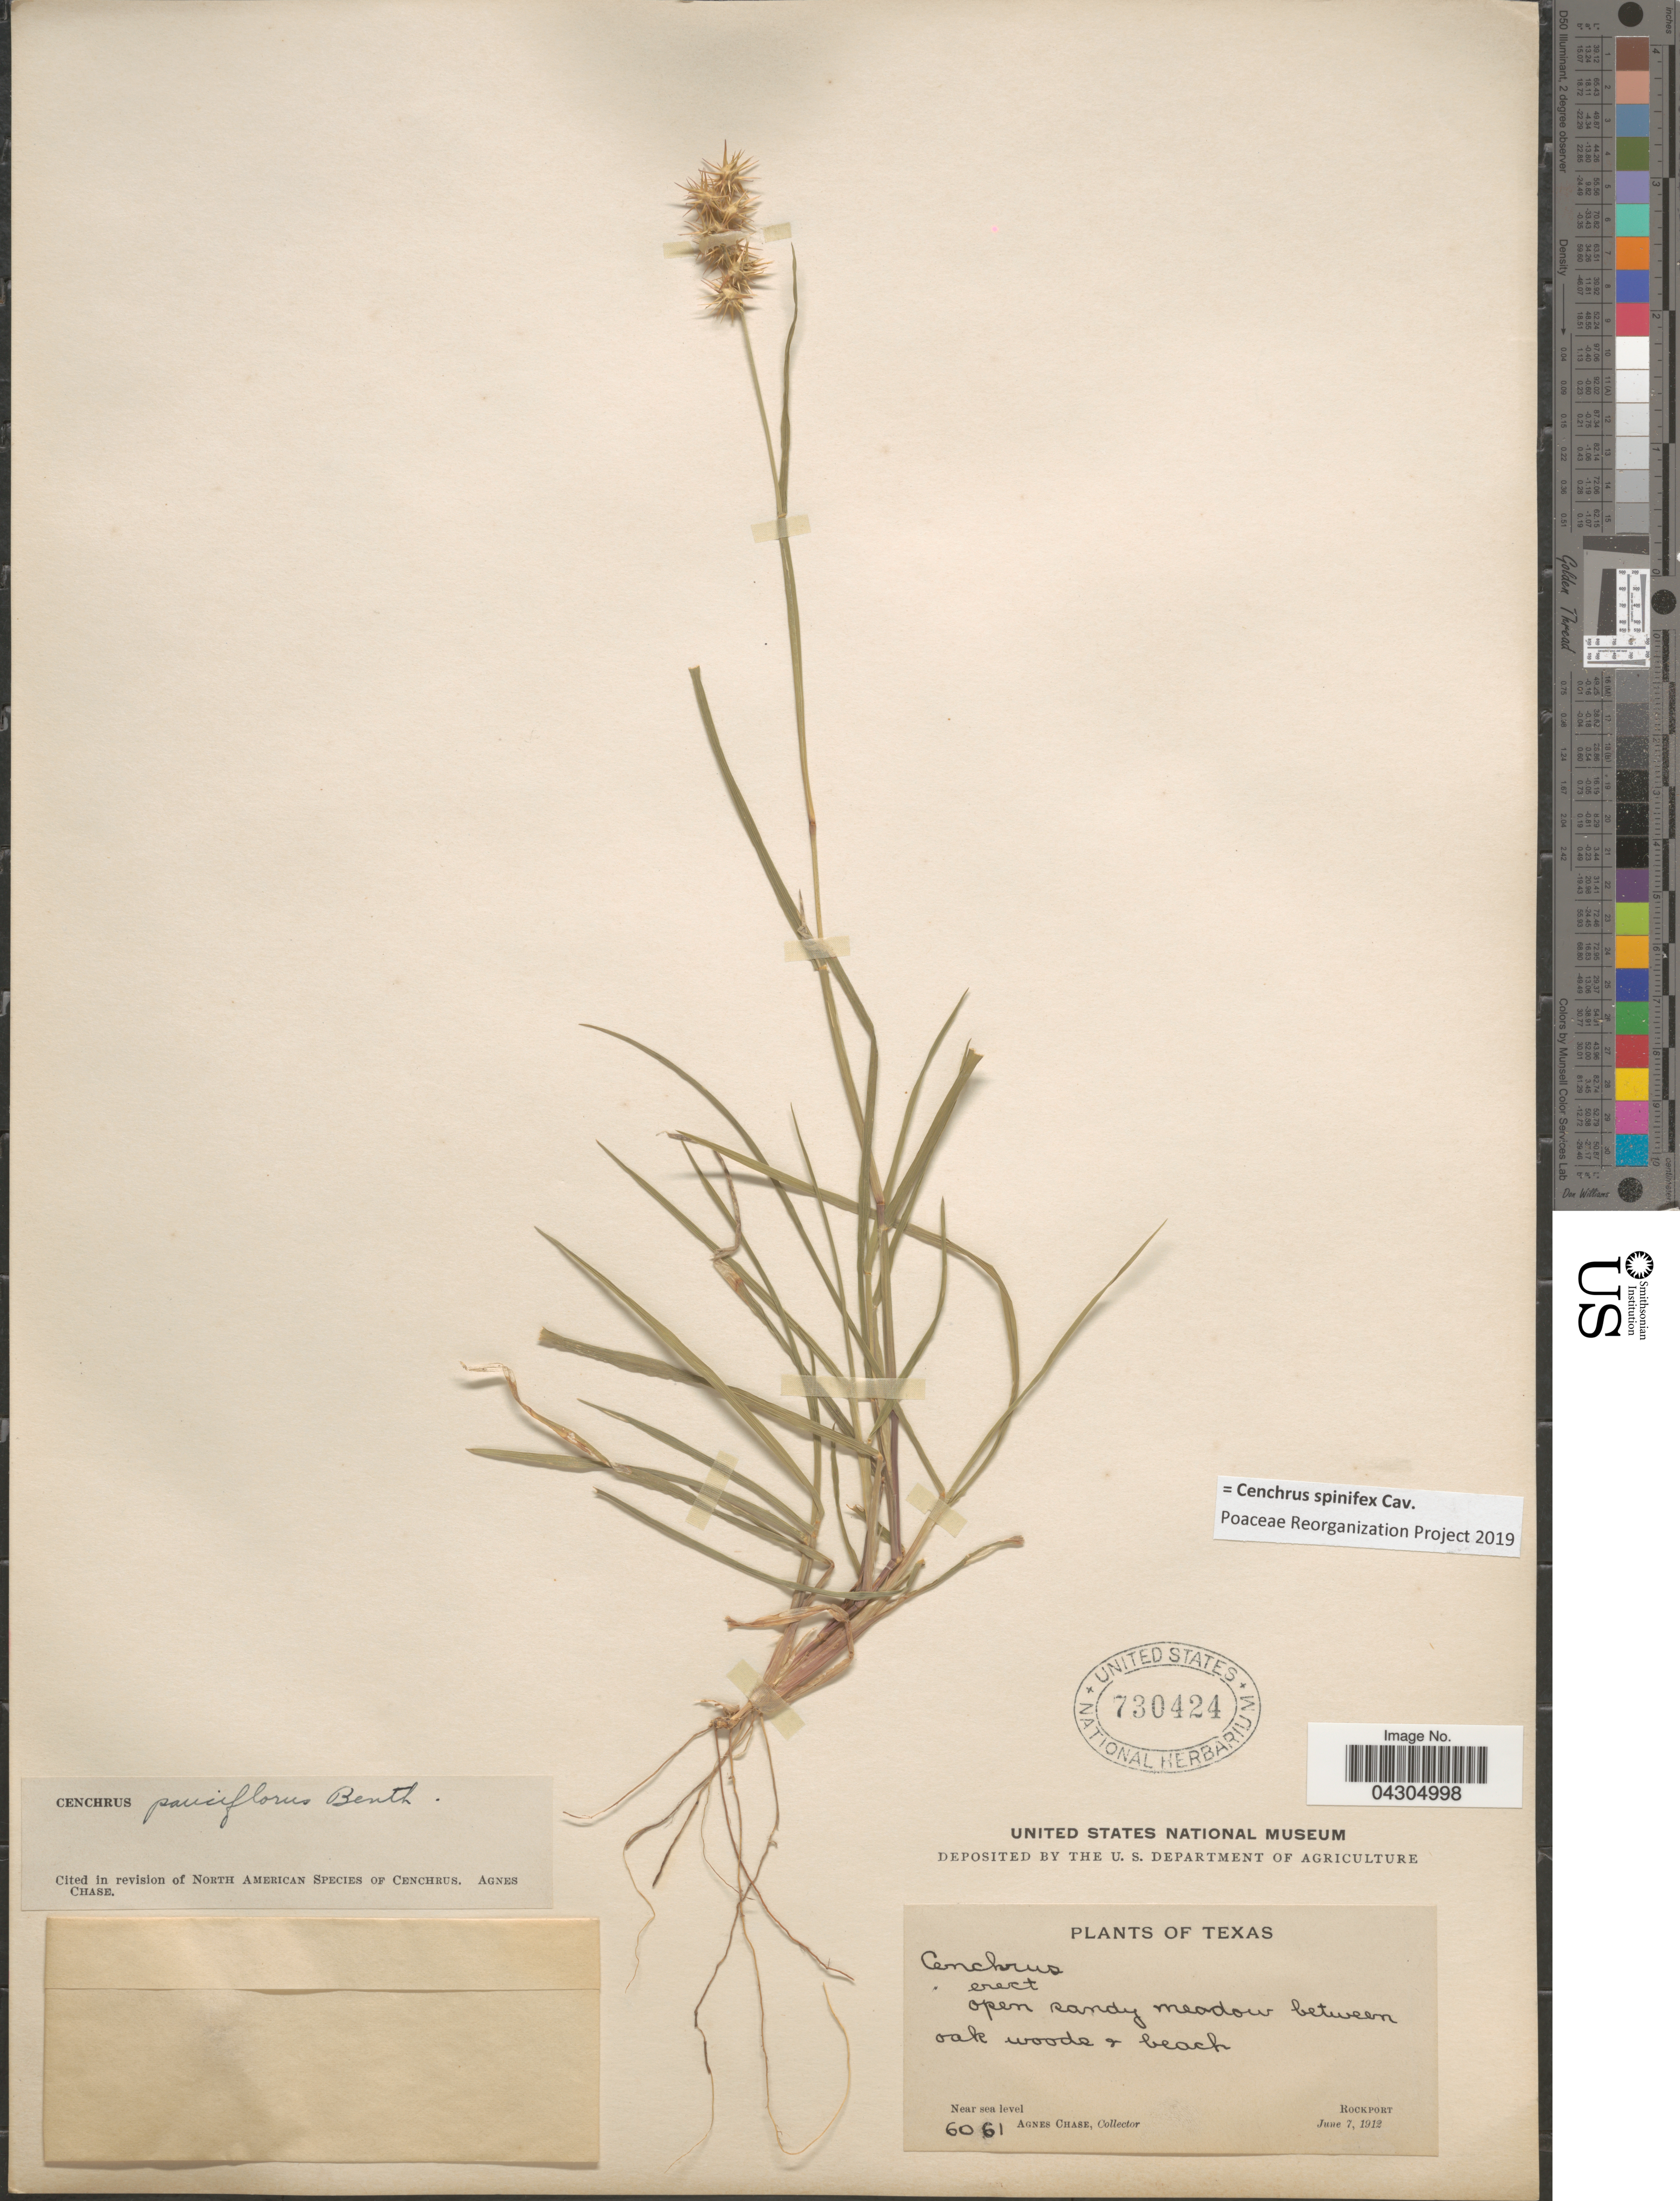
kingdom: Plantae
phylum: Tracheophyta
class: Liliopsida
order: Poales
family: Poaceae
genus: Cenchrus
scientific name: Cenchrus spinifex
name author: Cav.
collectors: A. Chase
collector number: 6061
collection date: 1912-06-07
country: United States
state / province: Texas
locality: Open sandy meadow between oak woods & beach. Rockport.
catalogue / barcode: US 730424